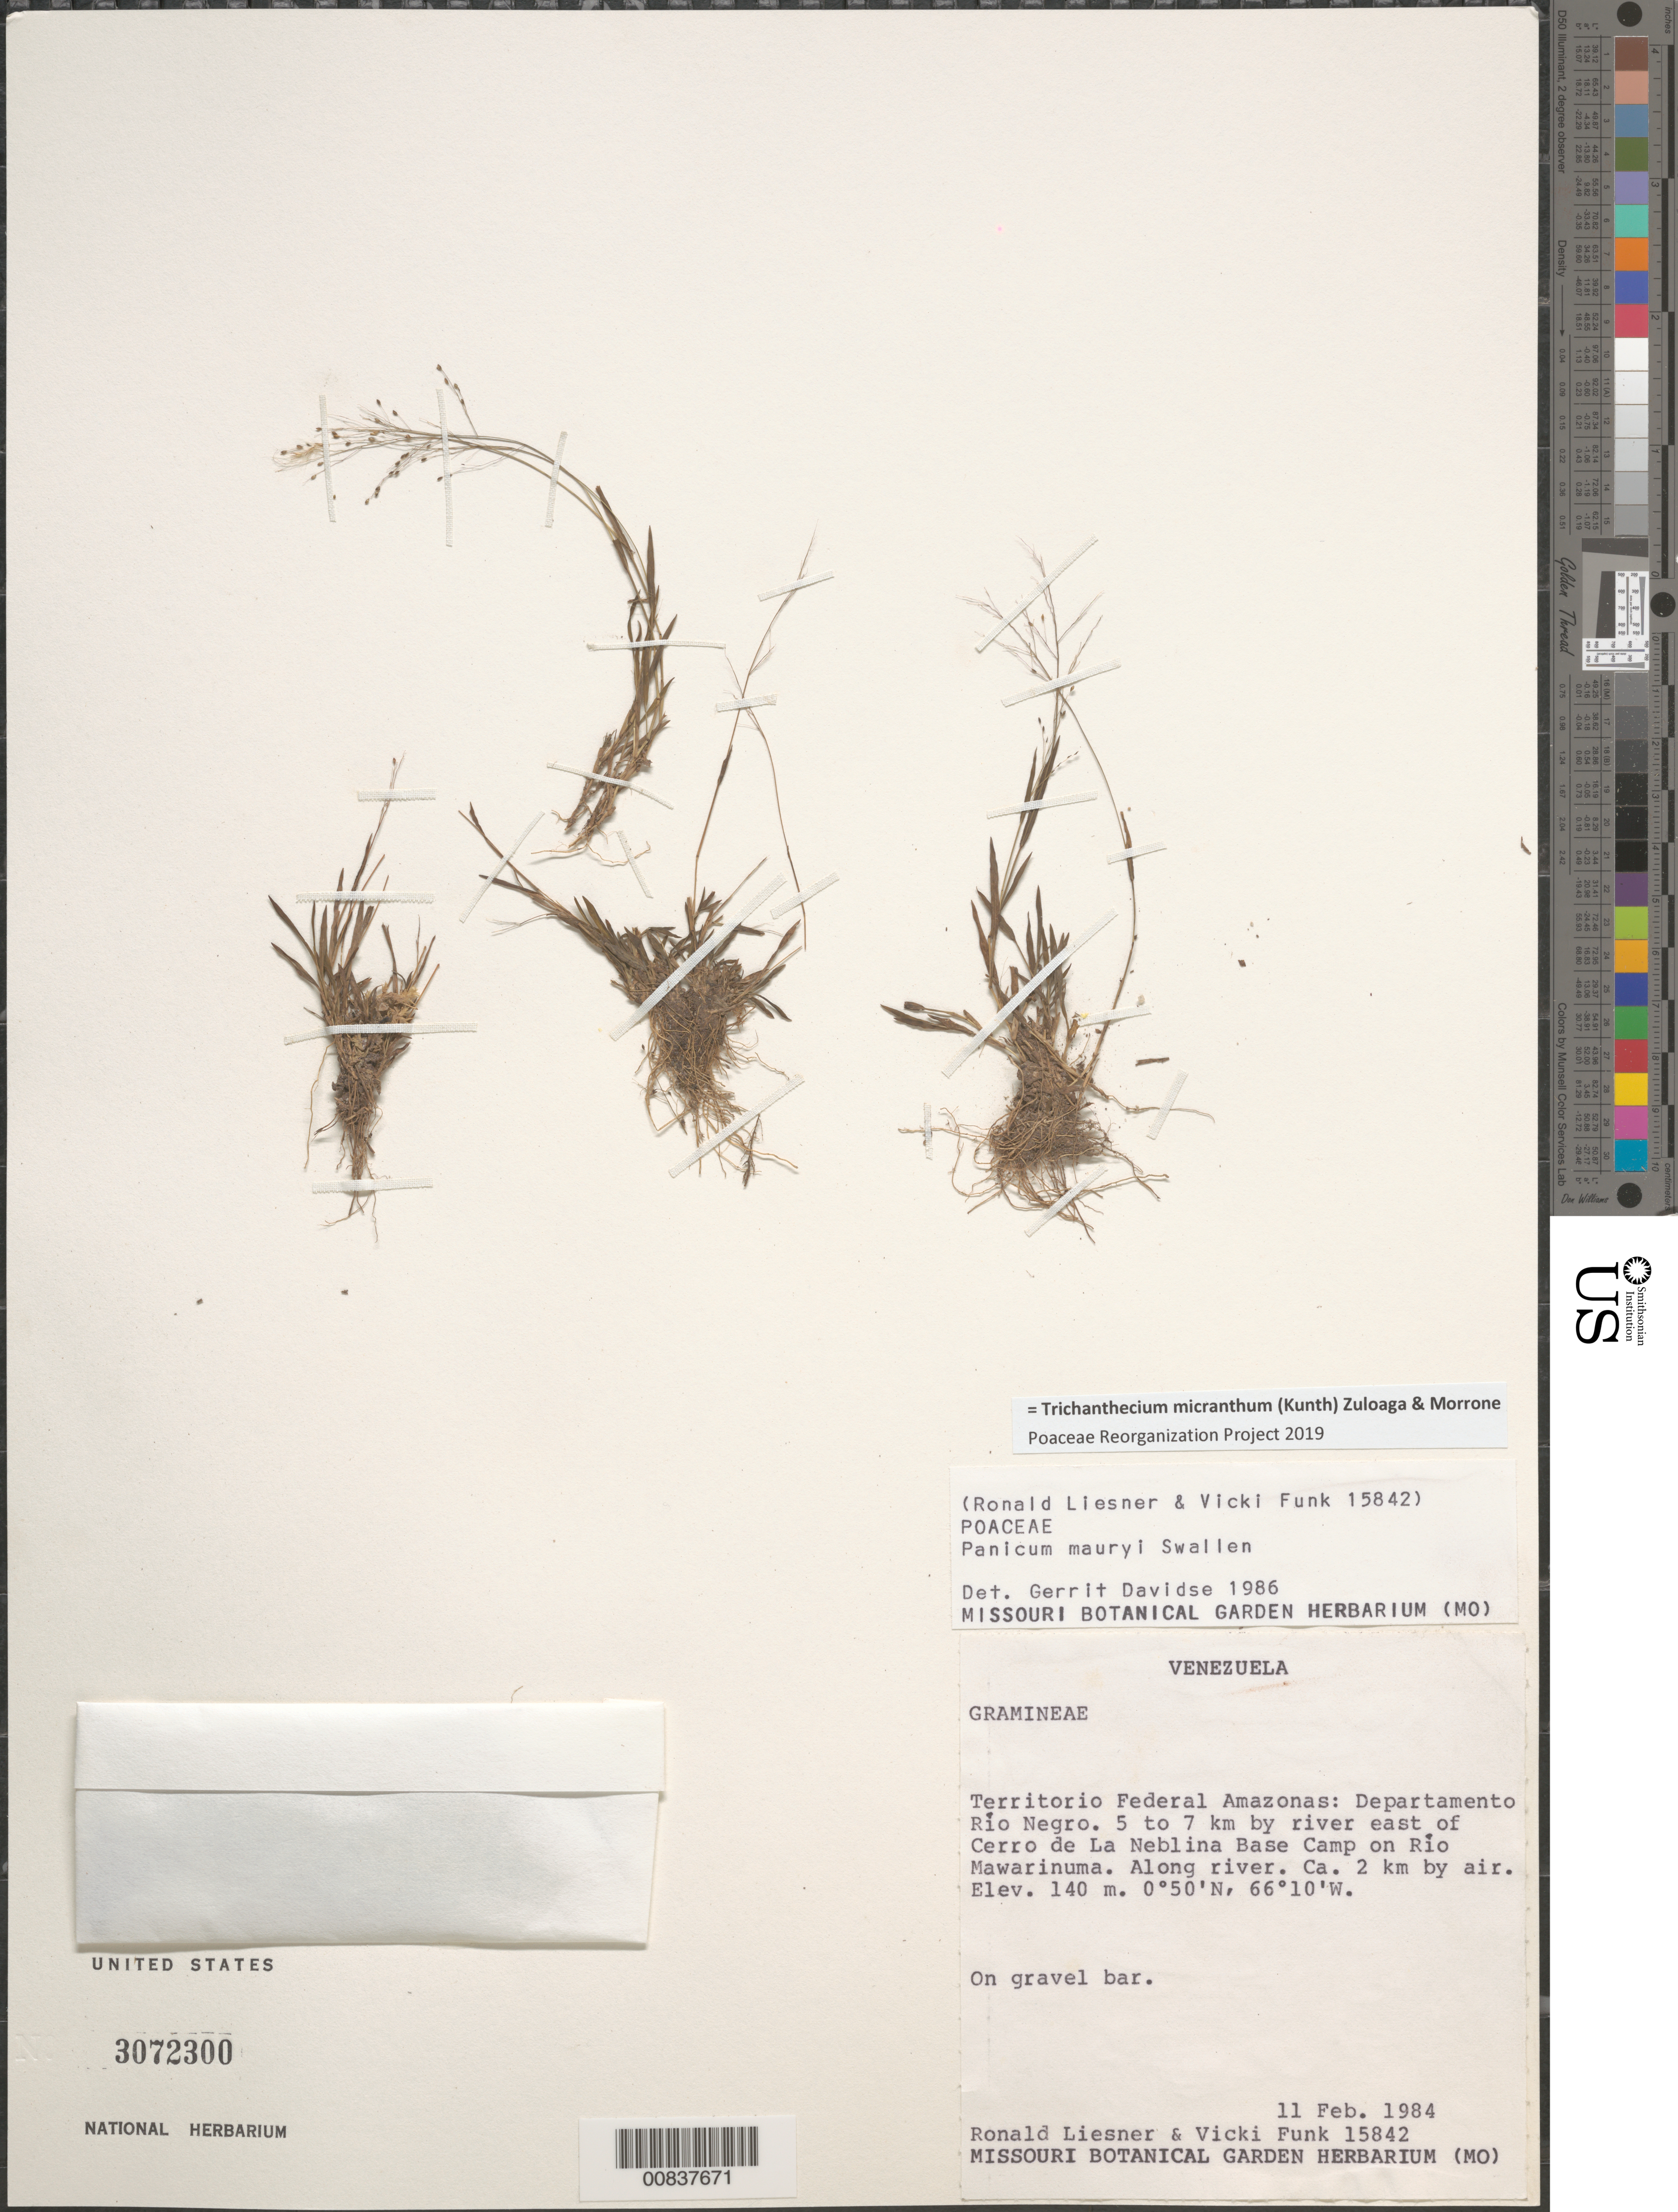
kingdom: Plantae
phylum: Tracheophyta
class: Liliopsida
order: Poales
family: Poaceae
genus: Trichanthecium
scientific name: Trichanthecium micranthum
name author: (Kunth) Zuloaga & Morrone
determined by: Poaceae Reorganization Project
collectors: R. L. Liesner & V. Funk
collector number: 15842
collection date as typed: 11-Feb-84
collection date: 1984-02-11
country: Venezuela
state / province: Amazonas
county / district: Río Negro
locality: Río Mawarinuma, 5-7 km E by river of Cerro de La Neblina Base Camp; ca. 2 km by air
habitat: Gravel bar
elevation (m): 140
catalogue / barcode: US 3072300